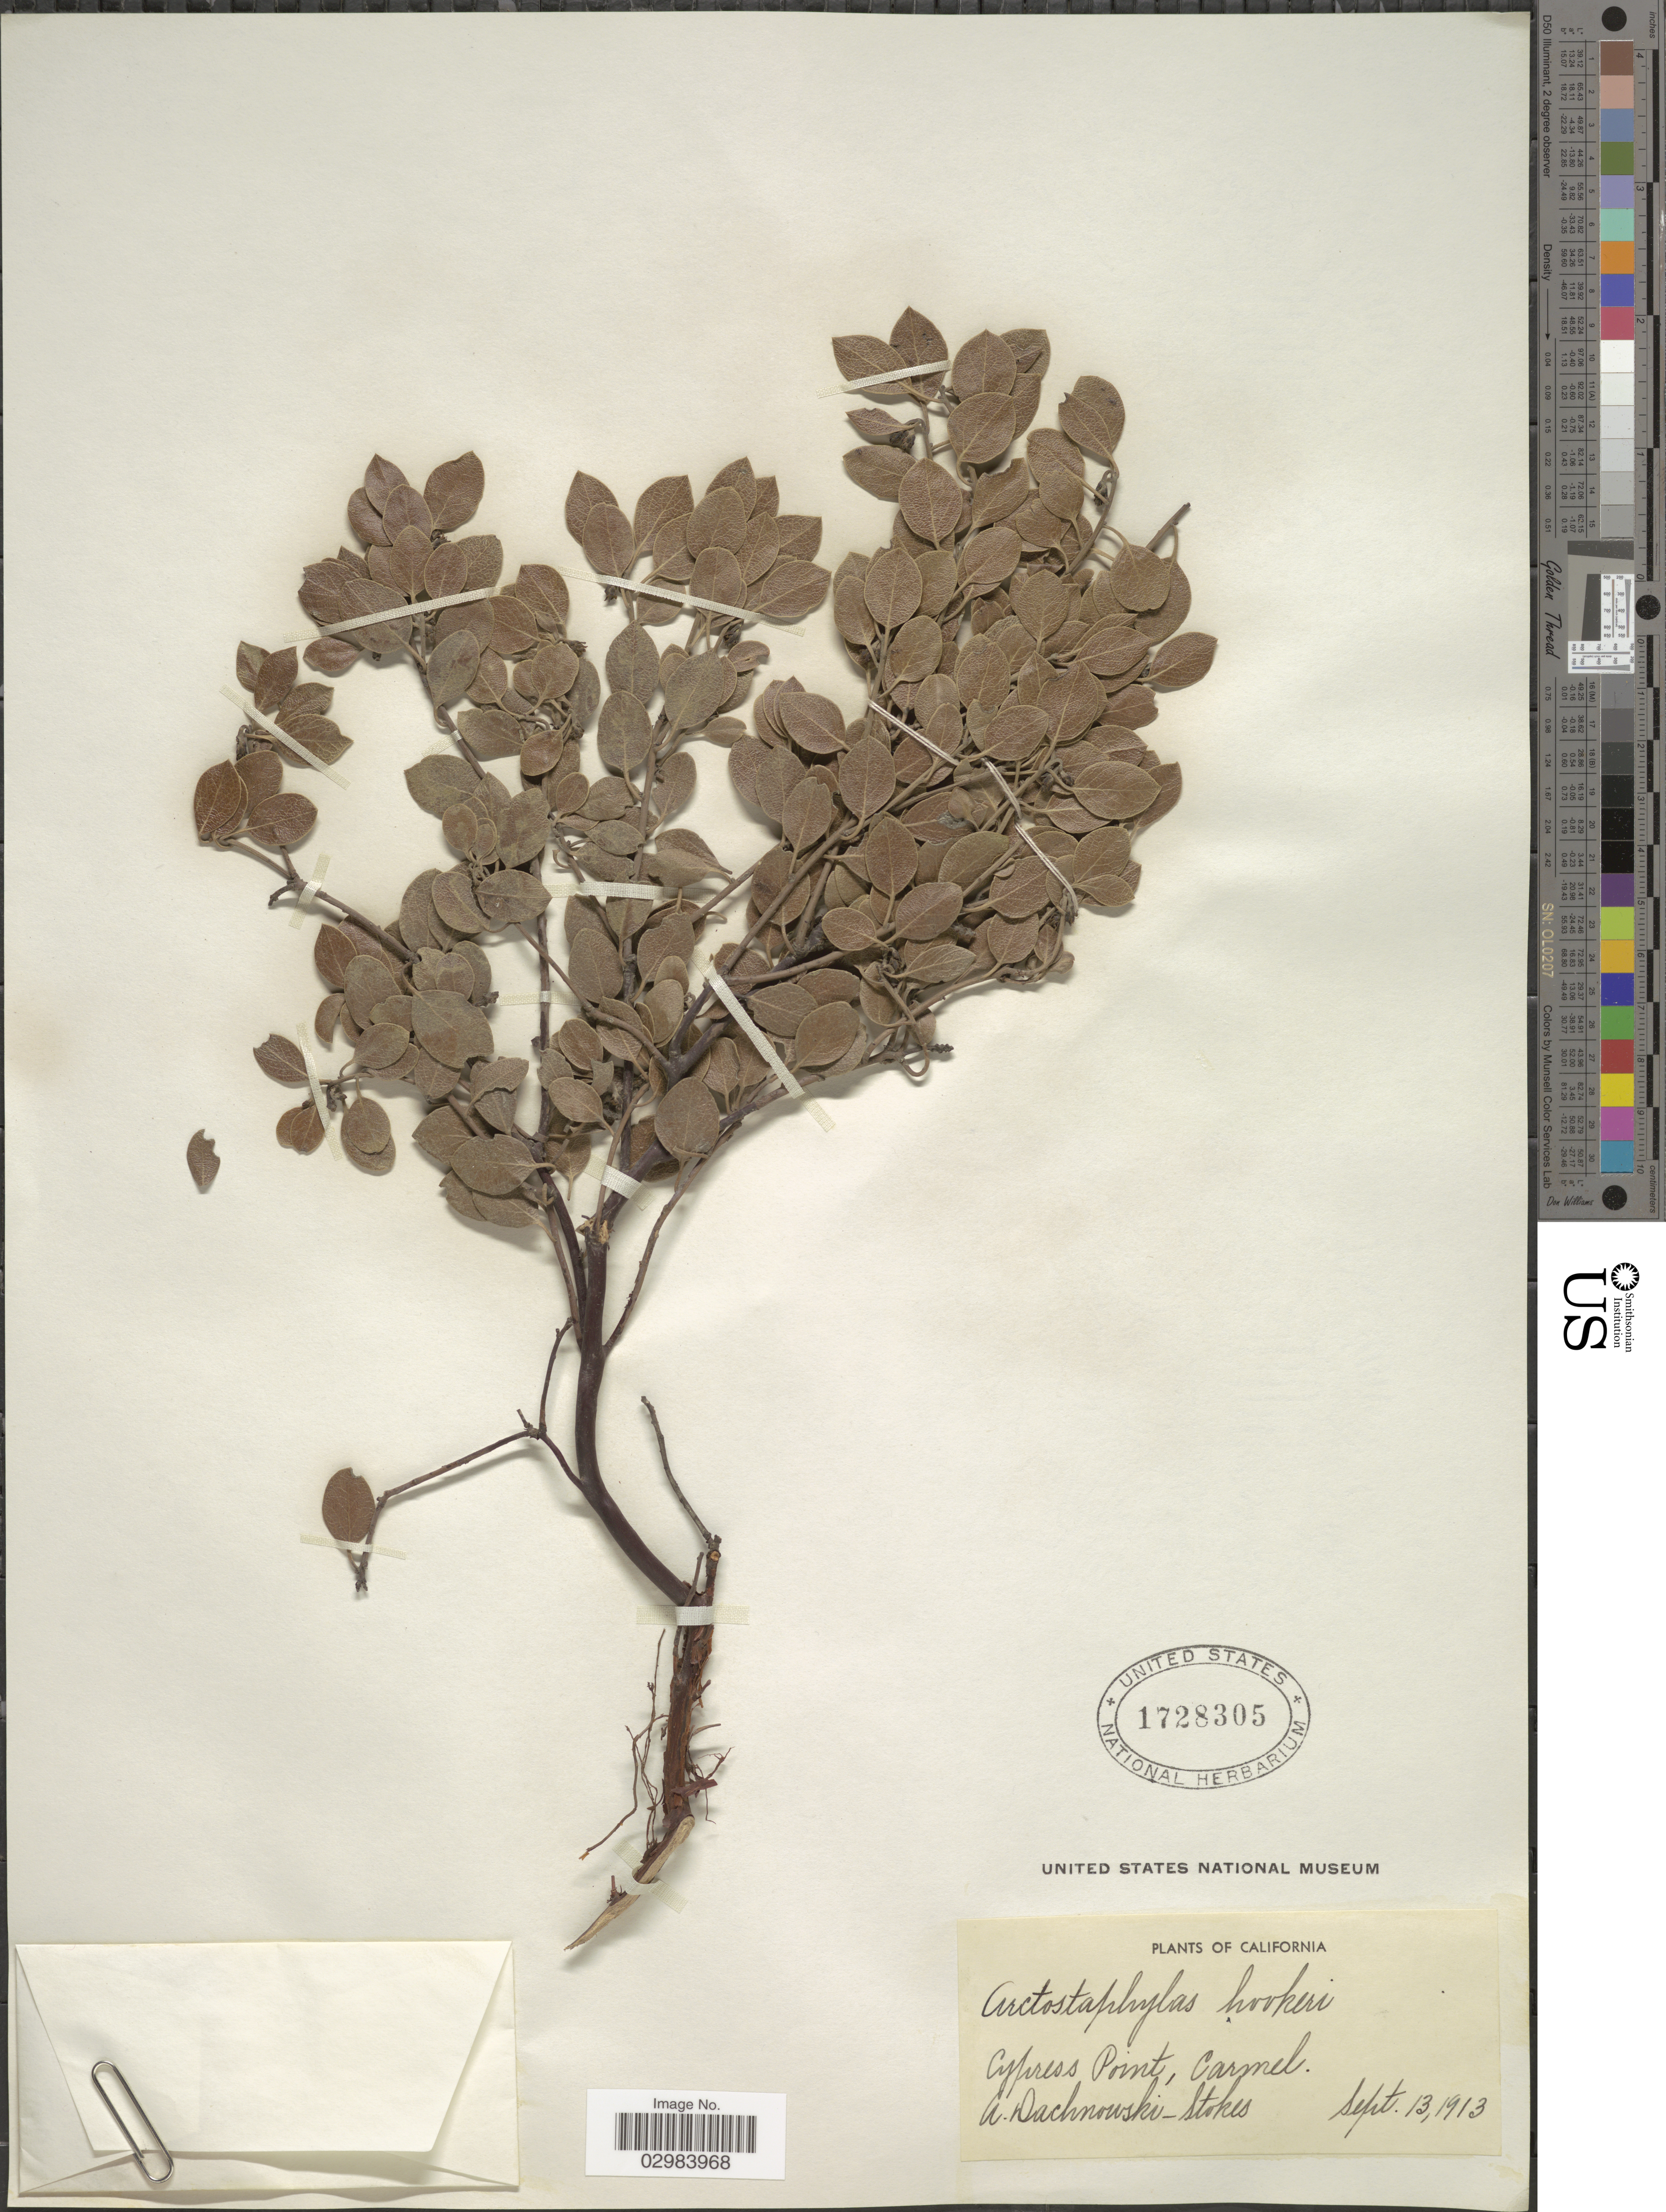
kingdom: Plantae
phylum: Tracheophyta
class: Magnoliopsida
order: Ericales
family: Ericaceae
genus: Arctostaphylos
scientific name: Arctostaphylos hookeri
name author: G. Don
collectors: A. P. Dachnowski-Stokes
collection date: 1913-09-13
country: United States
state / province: California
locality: Cypress Point, Carmel.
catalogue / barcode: US 1728305